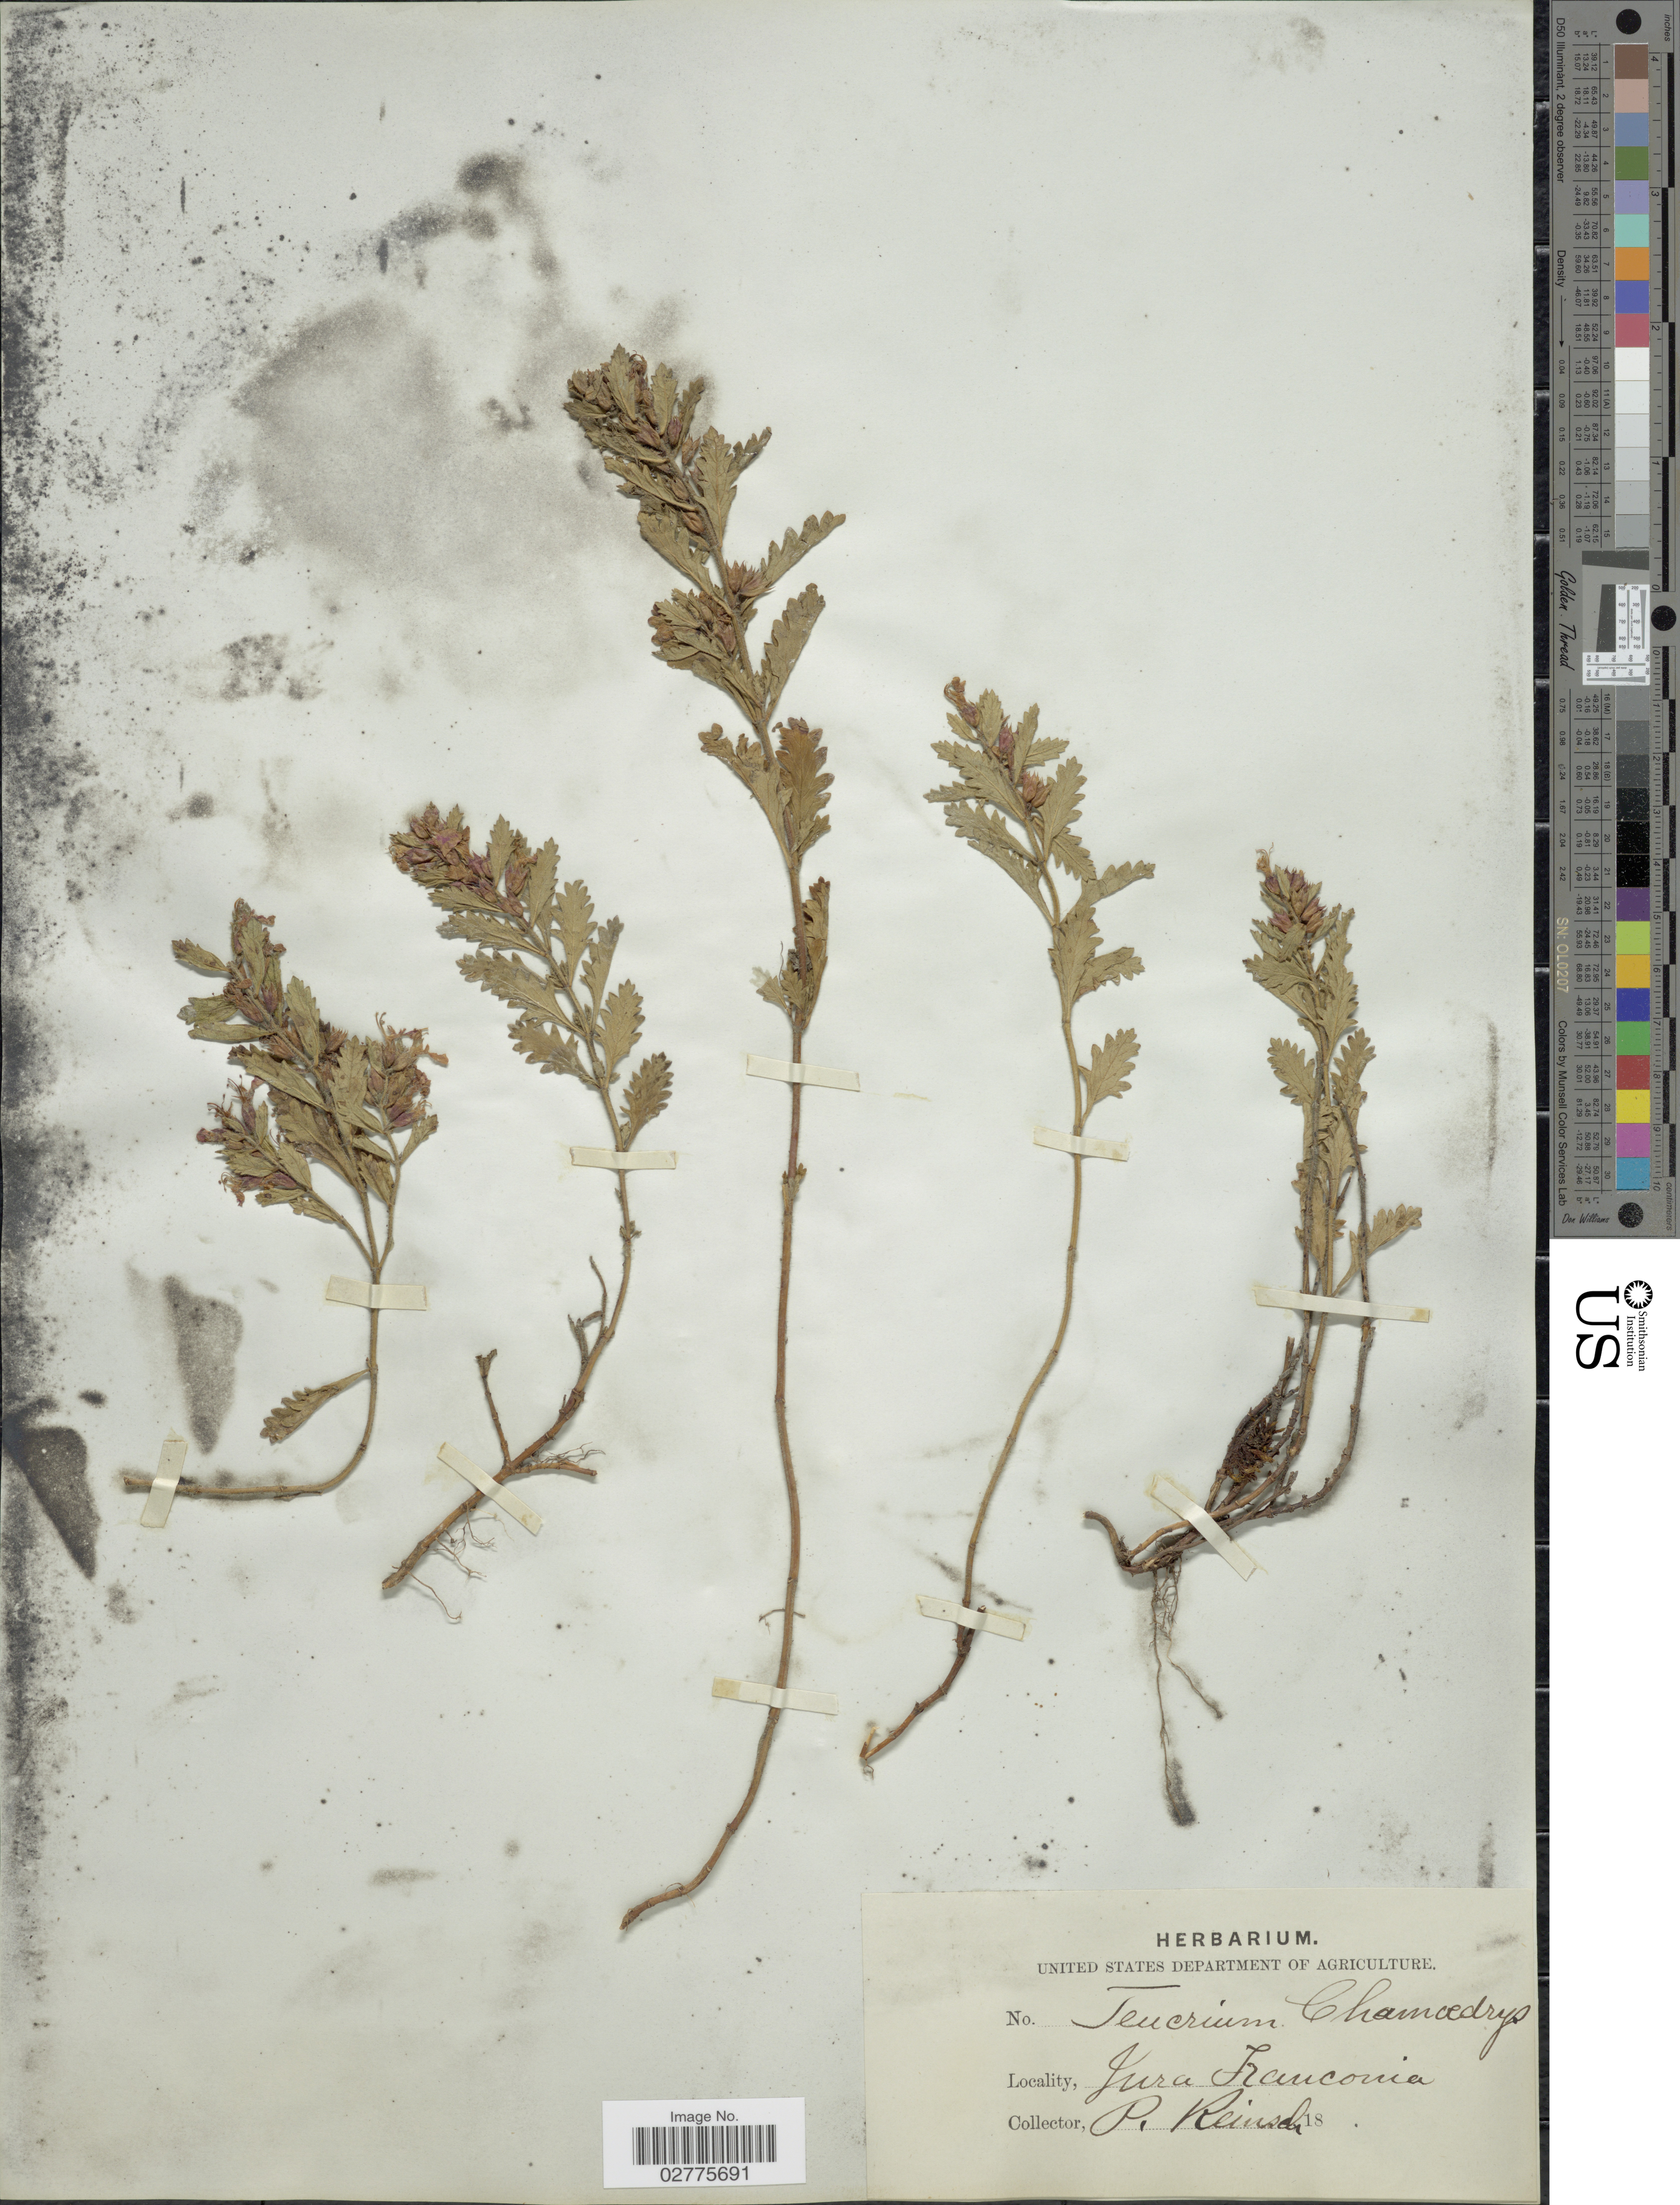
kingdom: Plantae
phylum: Tracheophyta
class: Magnoliopsida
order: Lamiales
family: Lamiaceae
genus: Teucrium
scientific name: Teucrium chamaedrys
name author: L.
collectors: P.F. Reinsch (herbarium)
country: Switzerland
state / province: Jura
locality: Jura Franconia.